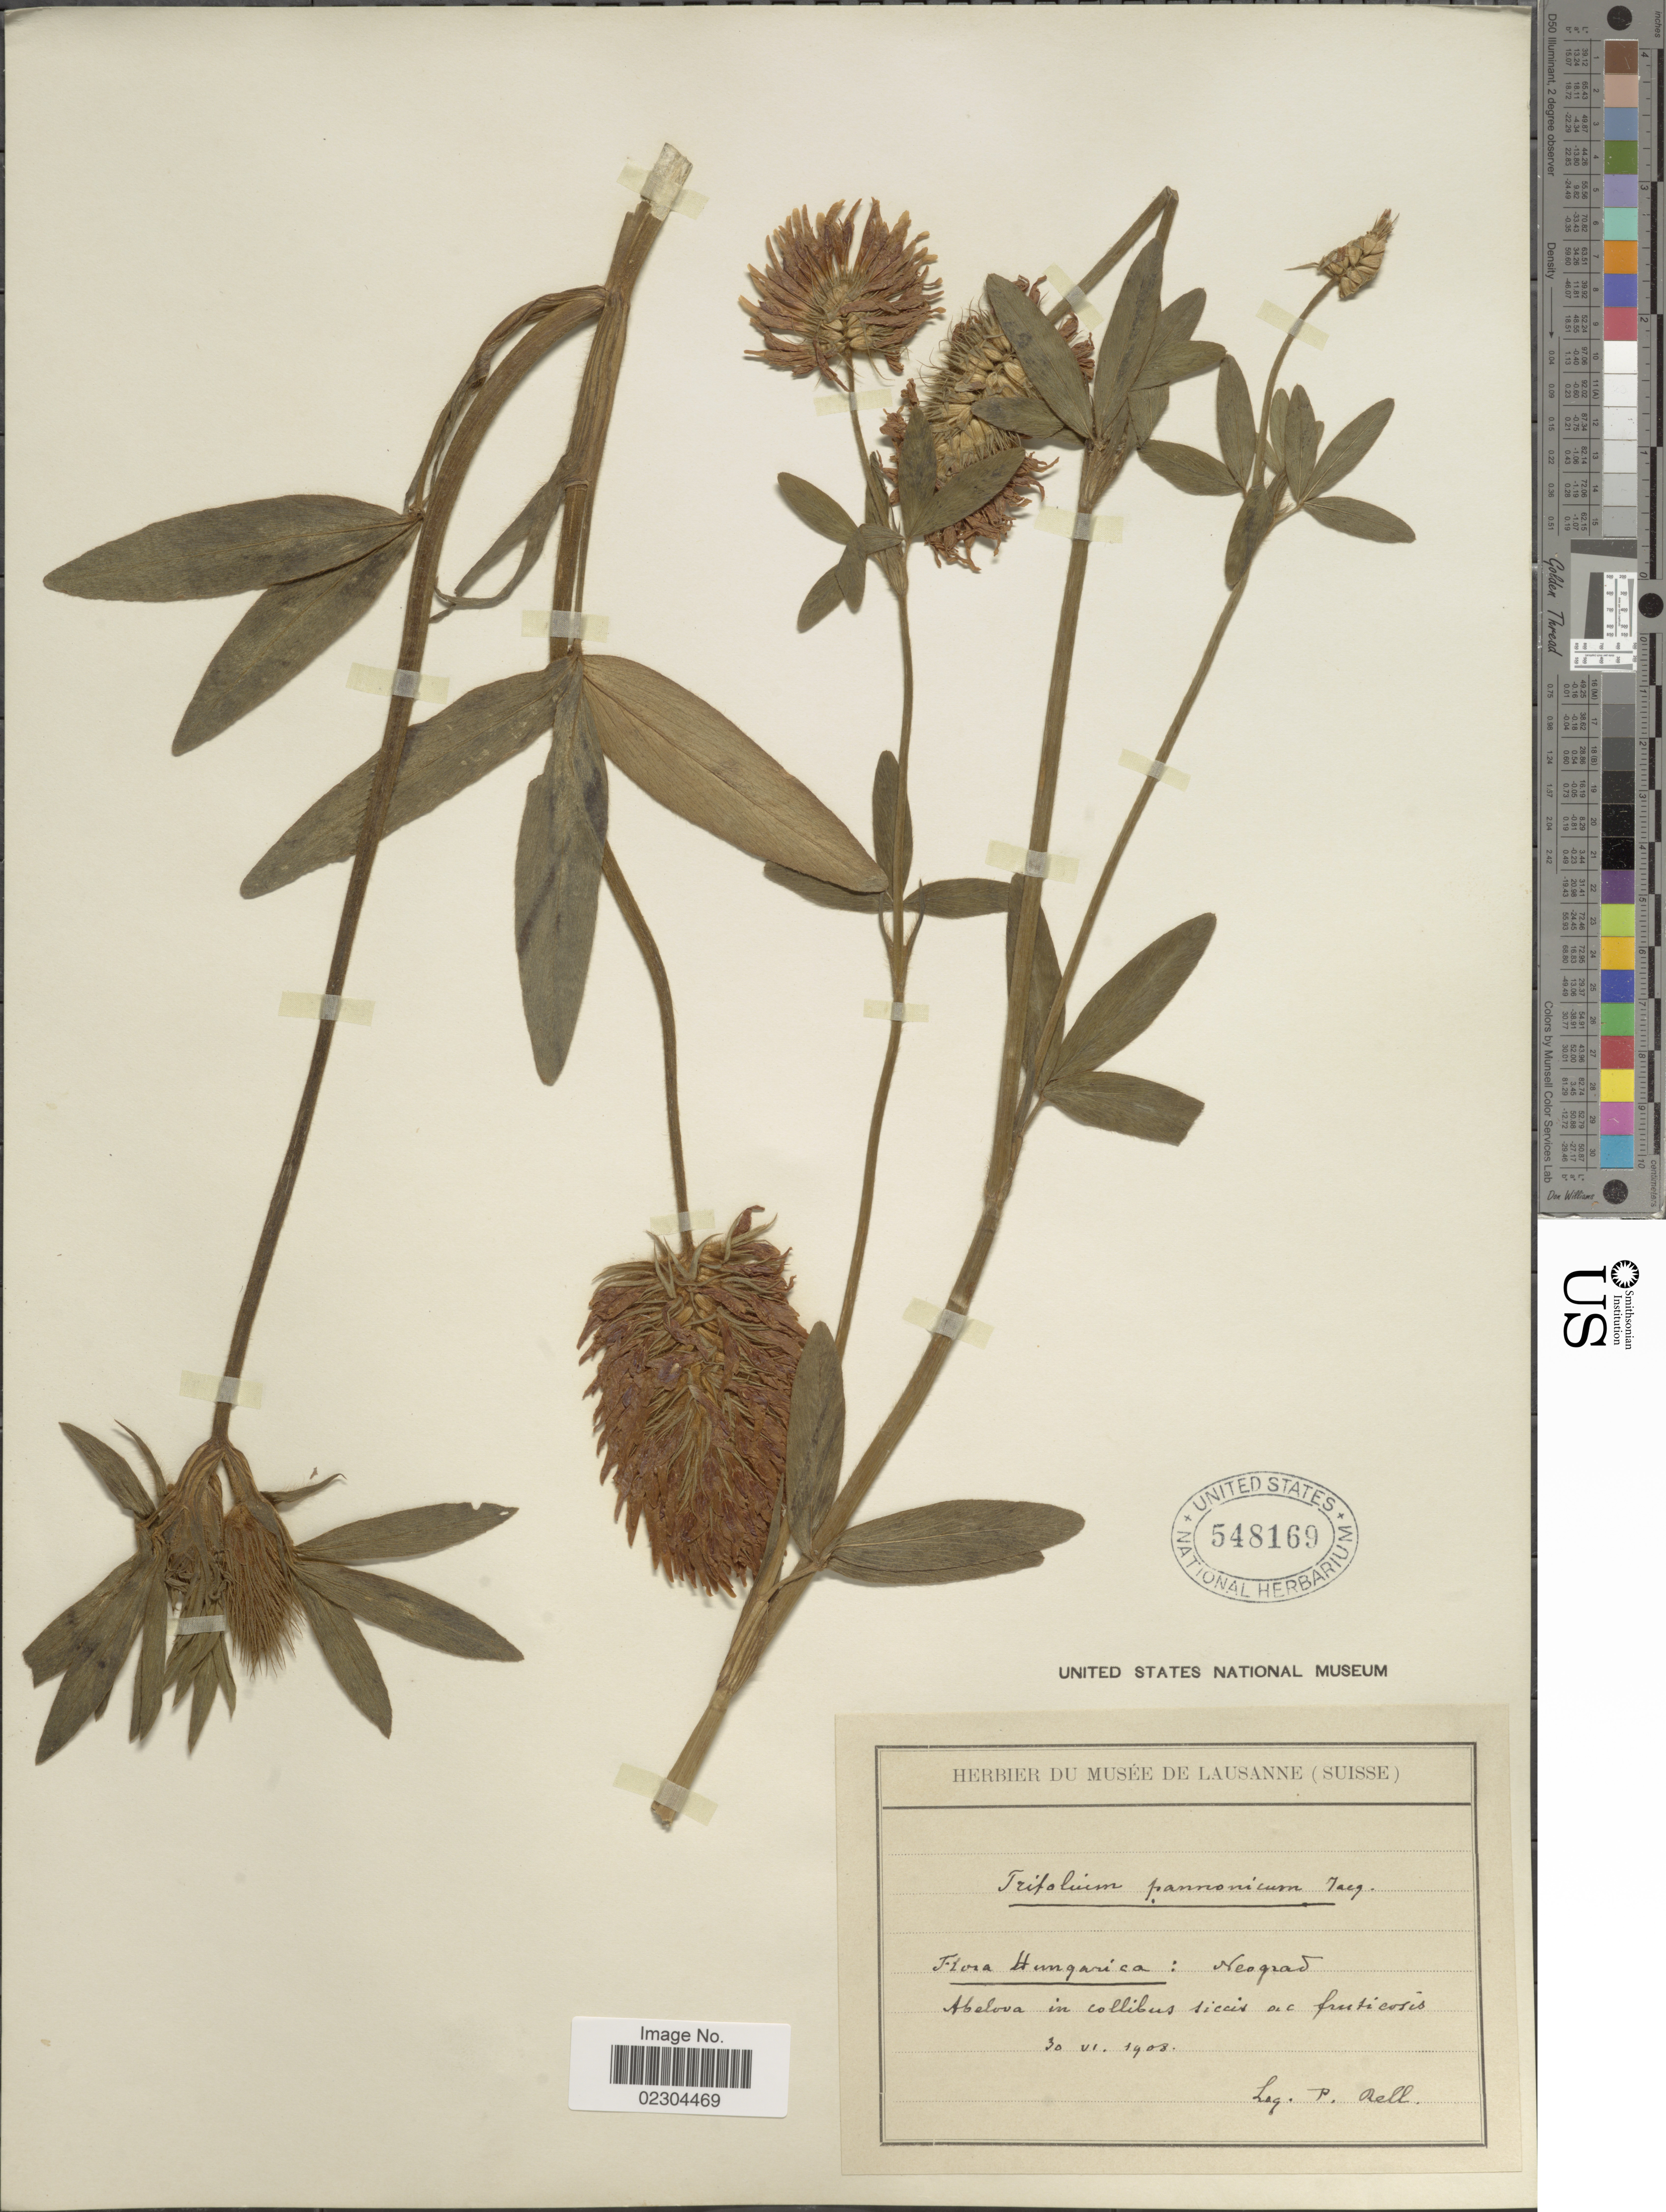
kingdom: Plantae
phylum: Tracheophyta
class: Magnoliopsida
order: Fabales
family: Fabaceae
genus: Trifolium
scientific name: Trifolium pannonicum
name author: Jacq.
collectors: P. Rell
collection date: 1908-06-30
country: Serbia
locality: Neograd, Abelova in collibus siccis ac fruticosis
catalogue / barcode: US 548169